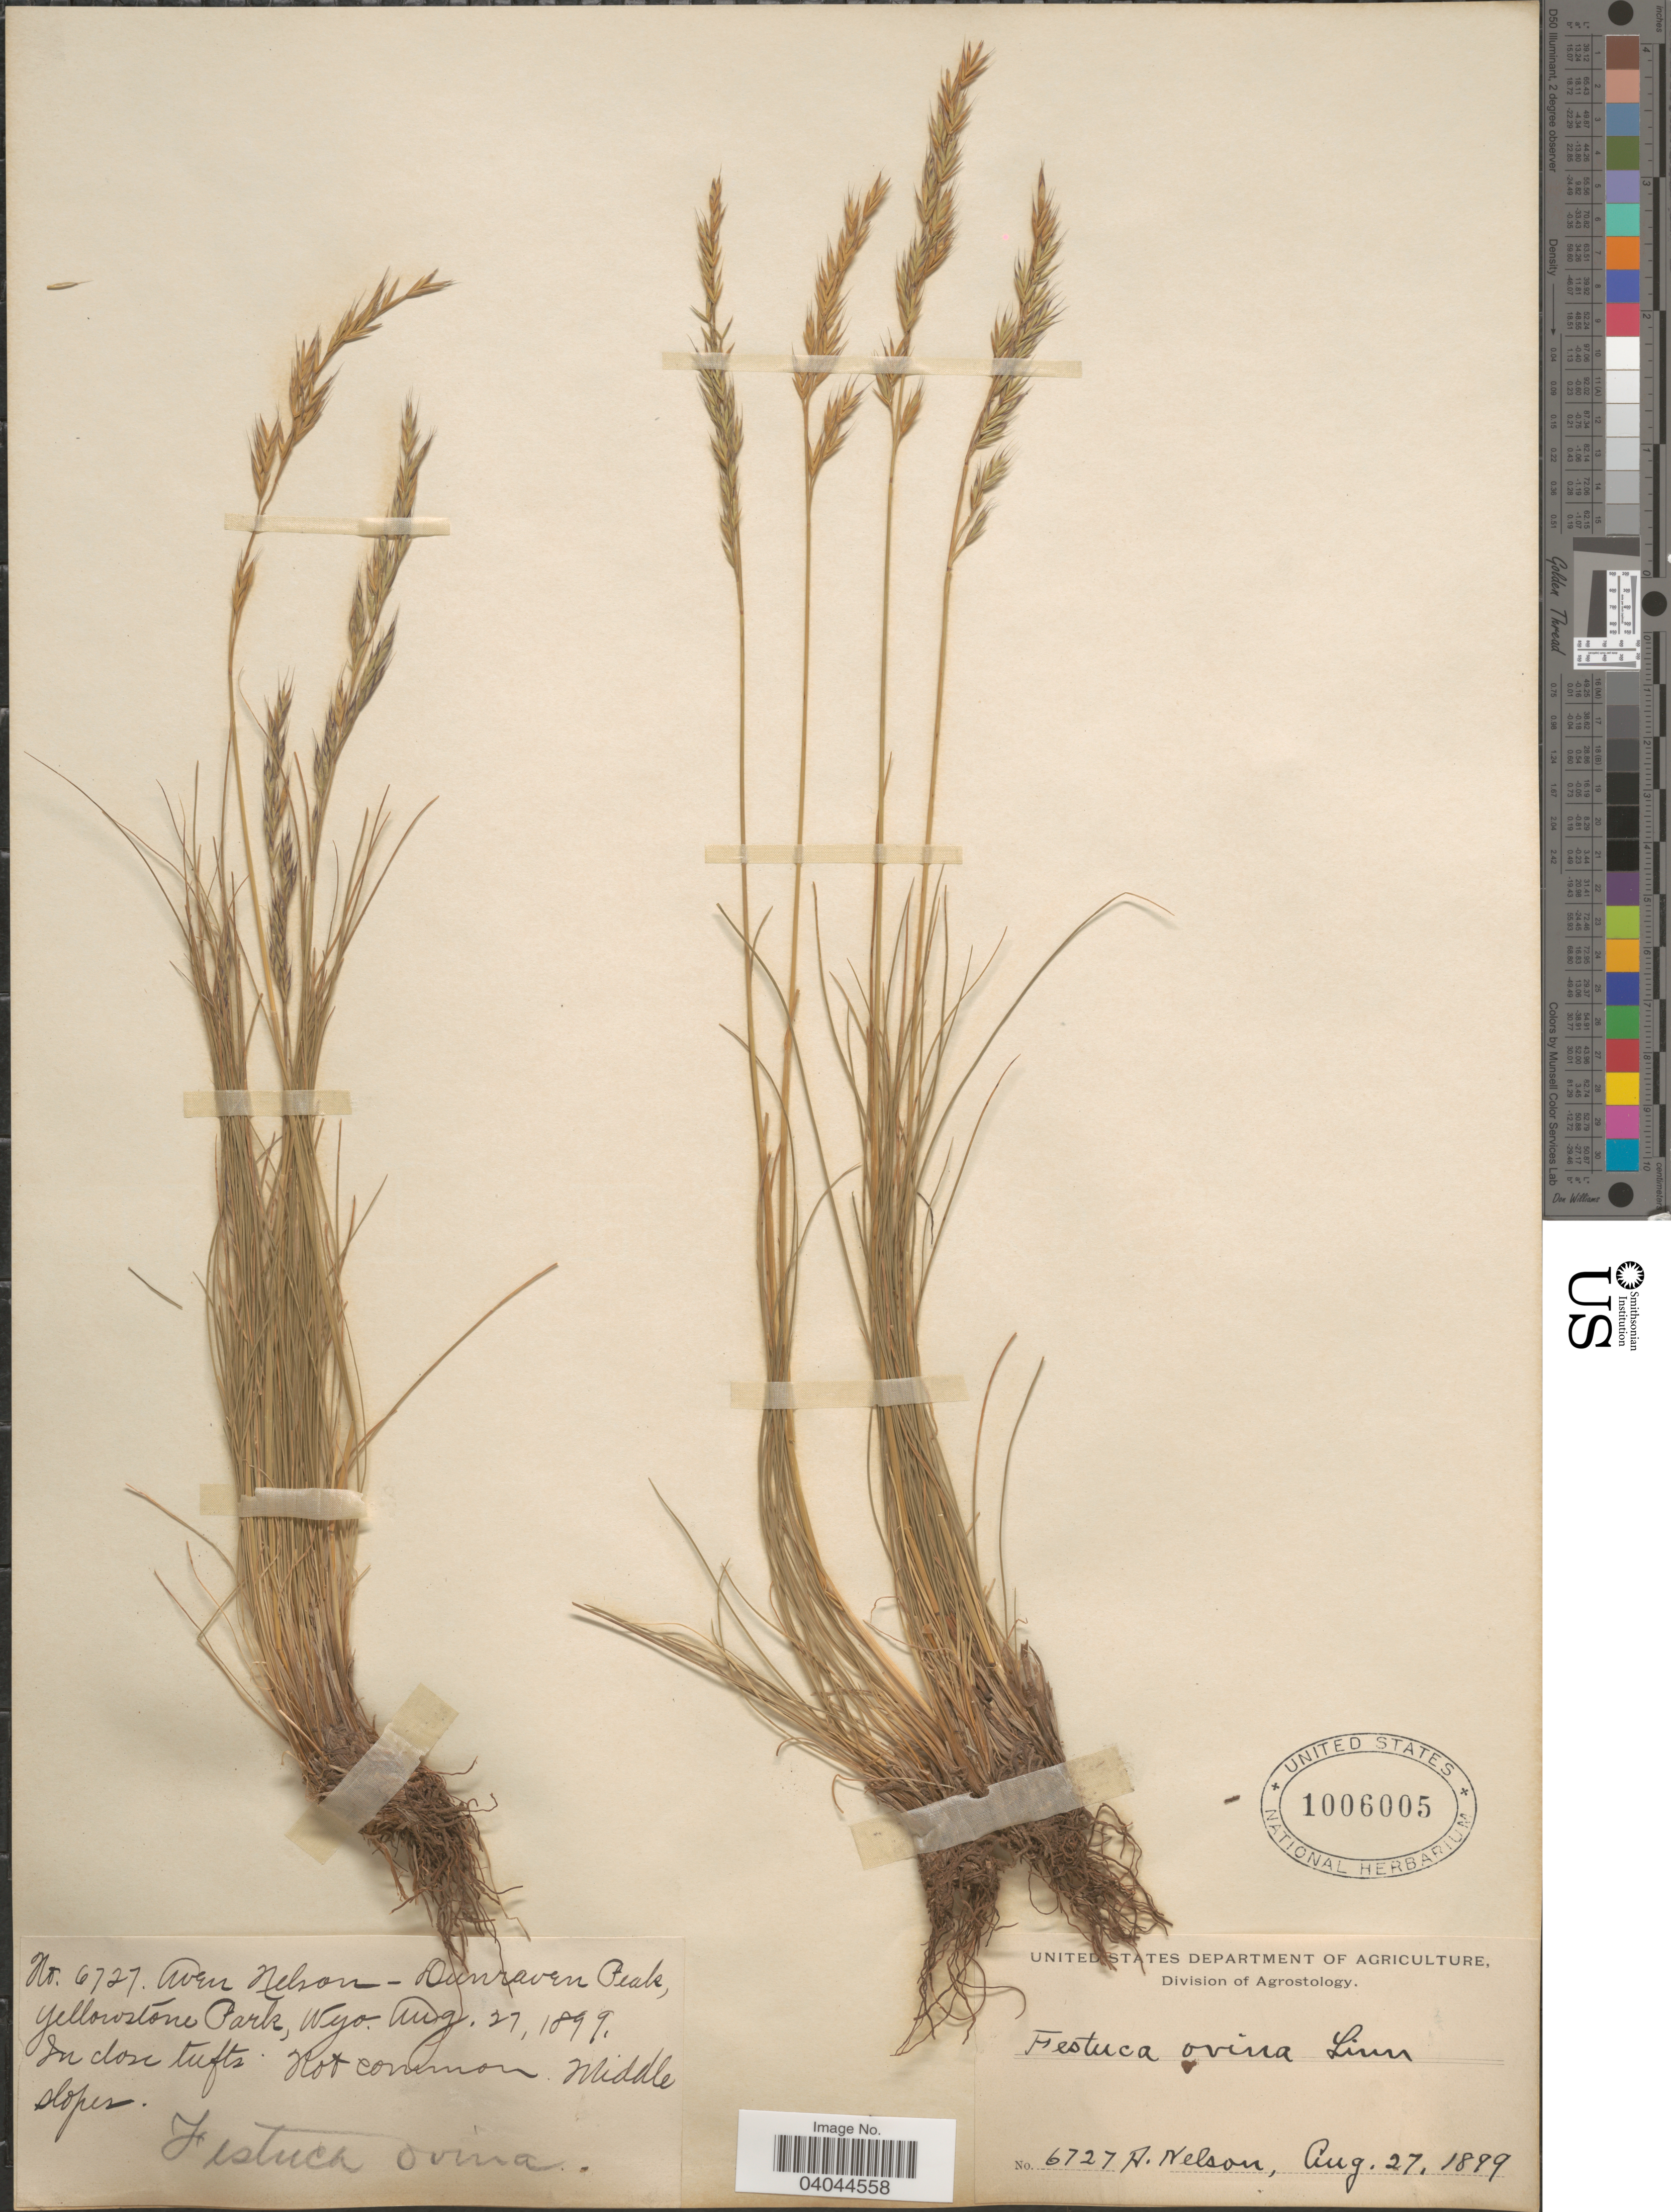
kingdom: Plantae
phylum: Tracheophyta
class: Liliopsida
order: Poales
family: Poaceae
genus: Festuca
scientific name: Festuca ovina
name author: L.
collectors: A. Nelson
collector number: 6727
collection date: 1899-08-27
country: United States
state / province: Wyoming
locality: Dunraven Peak. Yellowstone Park.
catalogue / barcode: US 1006005